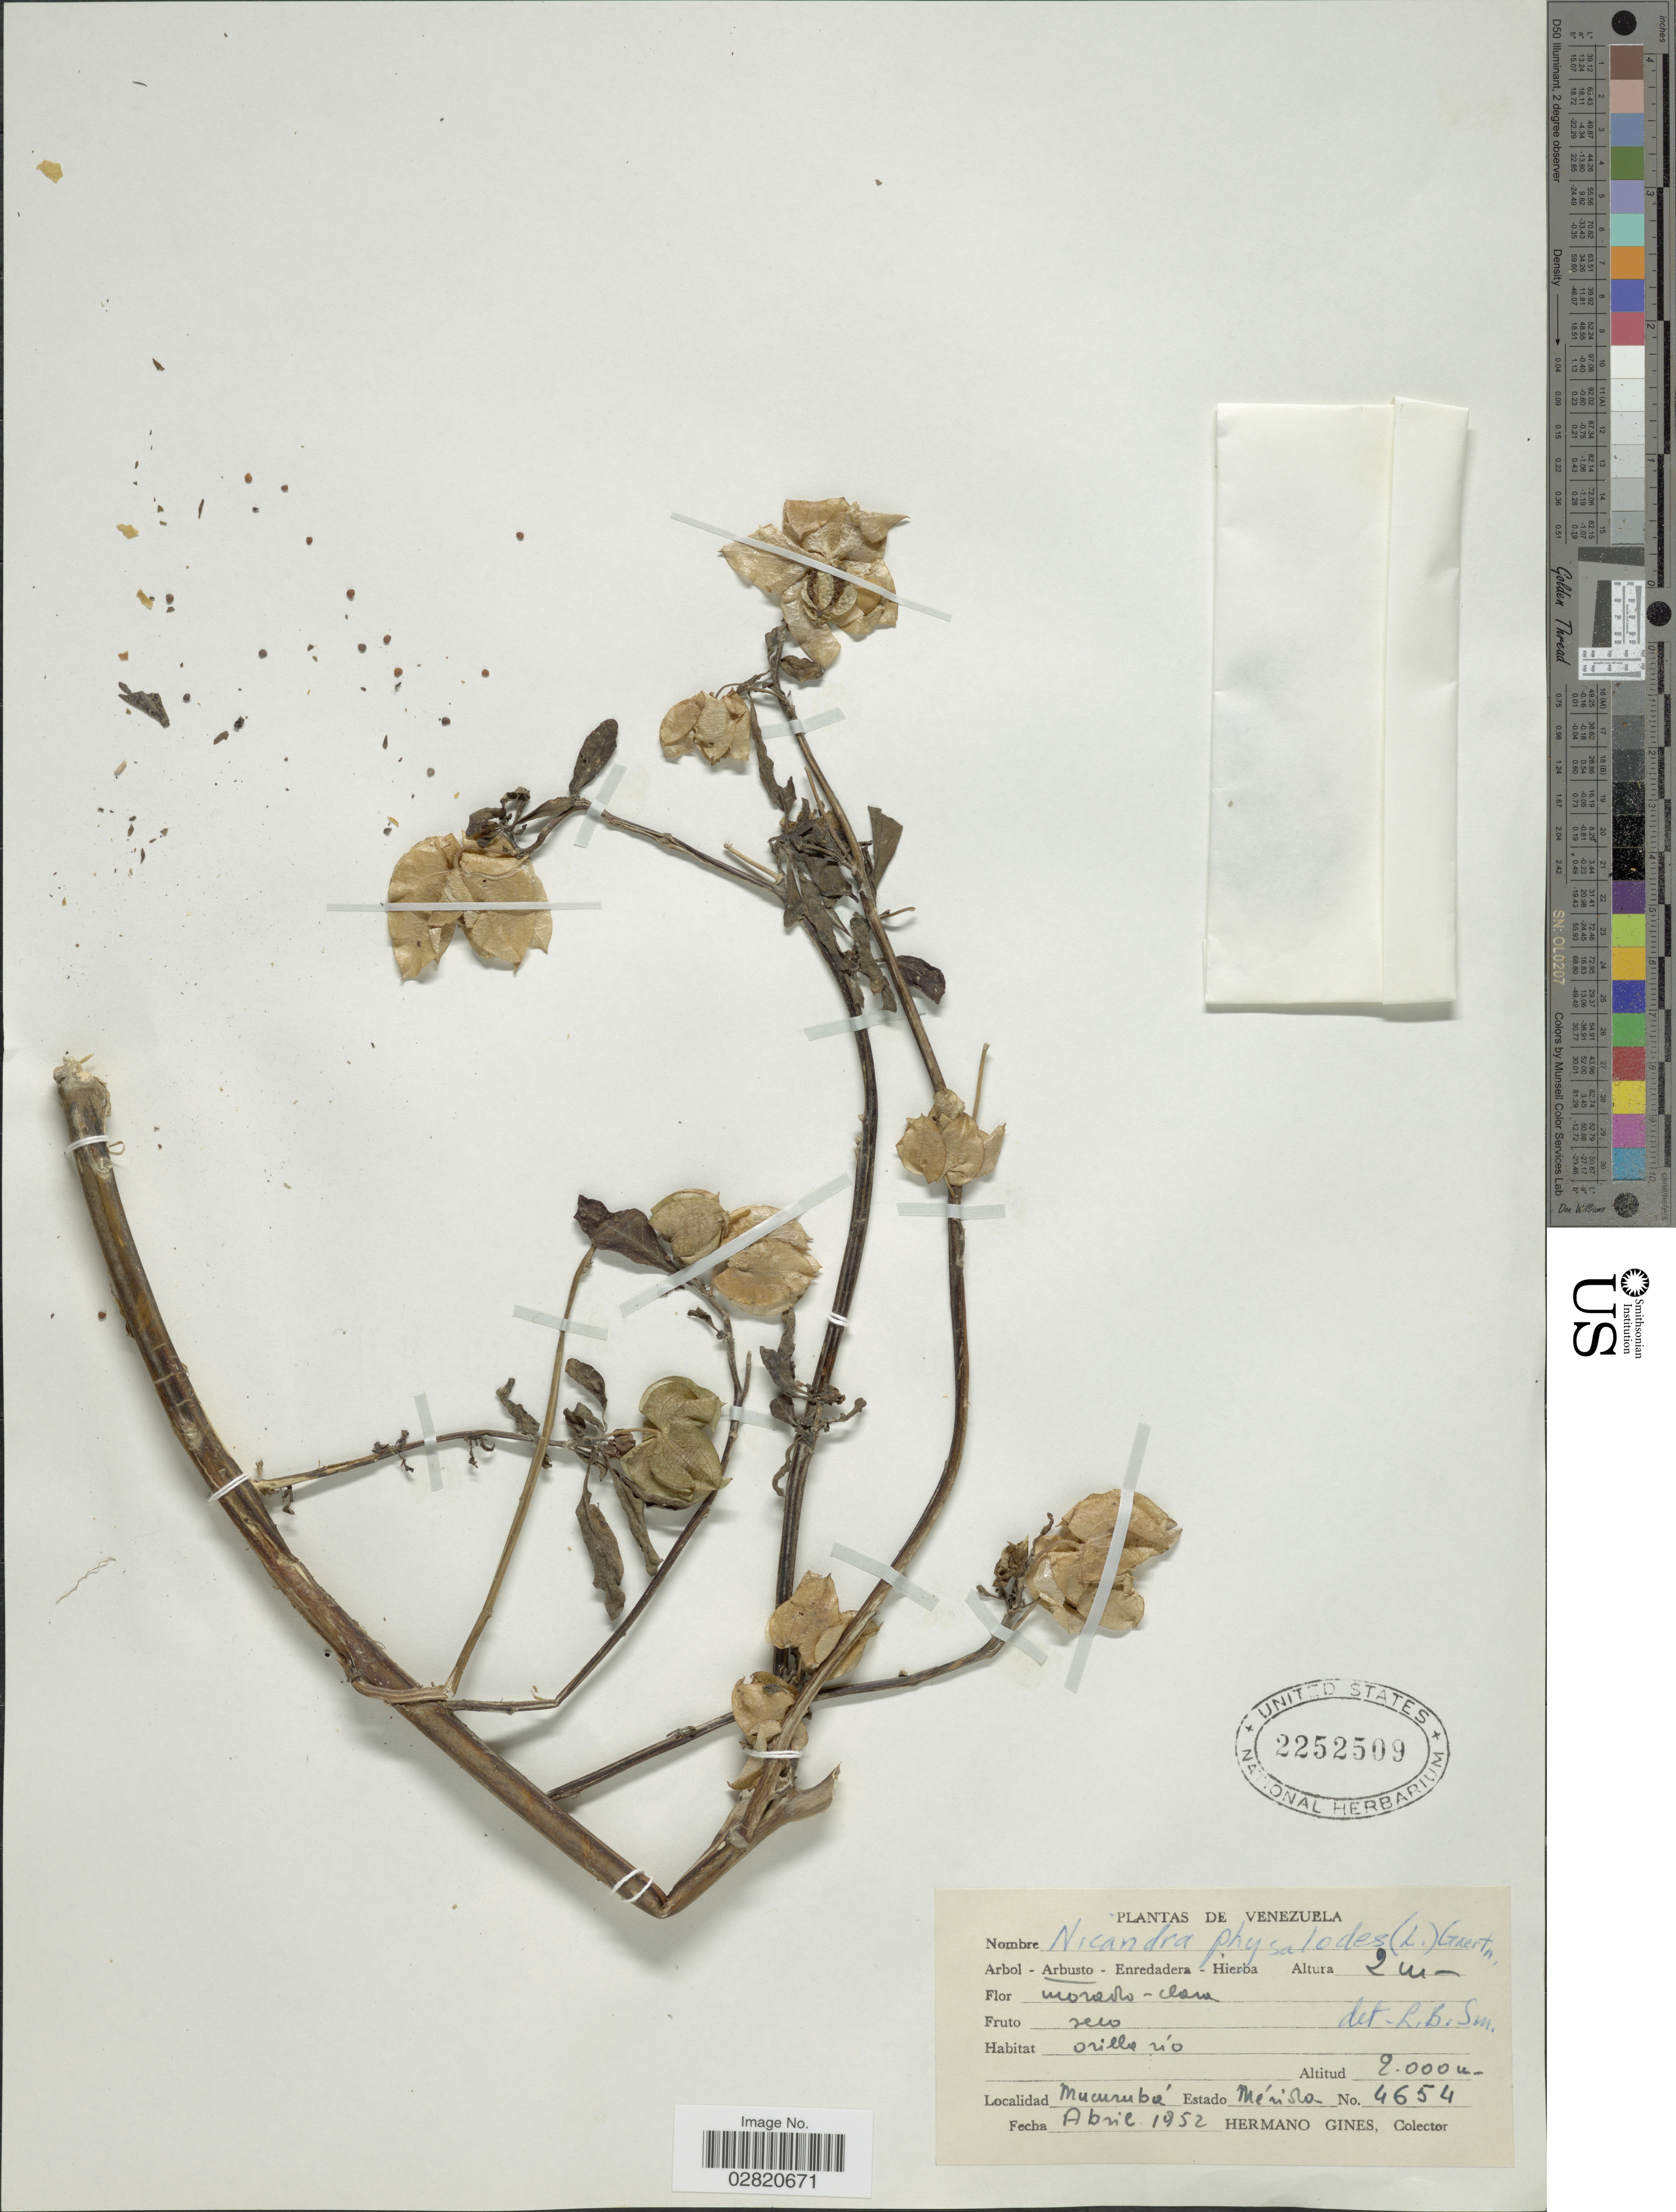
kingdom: Plantae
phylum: Tracheophyta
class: Magnoliopsida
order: Solanales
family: Solanaceae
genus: Nicandra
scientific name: Nicandra physalodes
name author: (L.) Gaertn.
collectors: Bro. Gines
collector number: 4654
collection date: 1952-04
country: Venezuela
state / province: Mérida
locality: Mucurubá.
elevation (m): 2000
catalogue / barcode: US 2252509